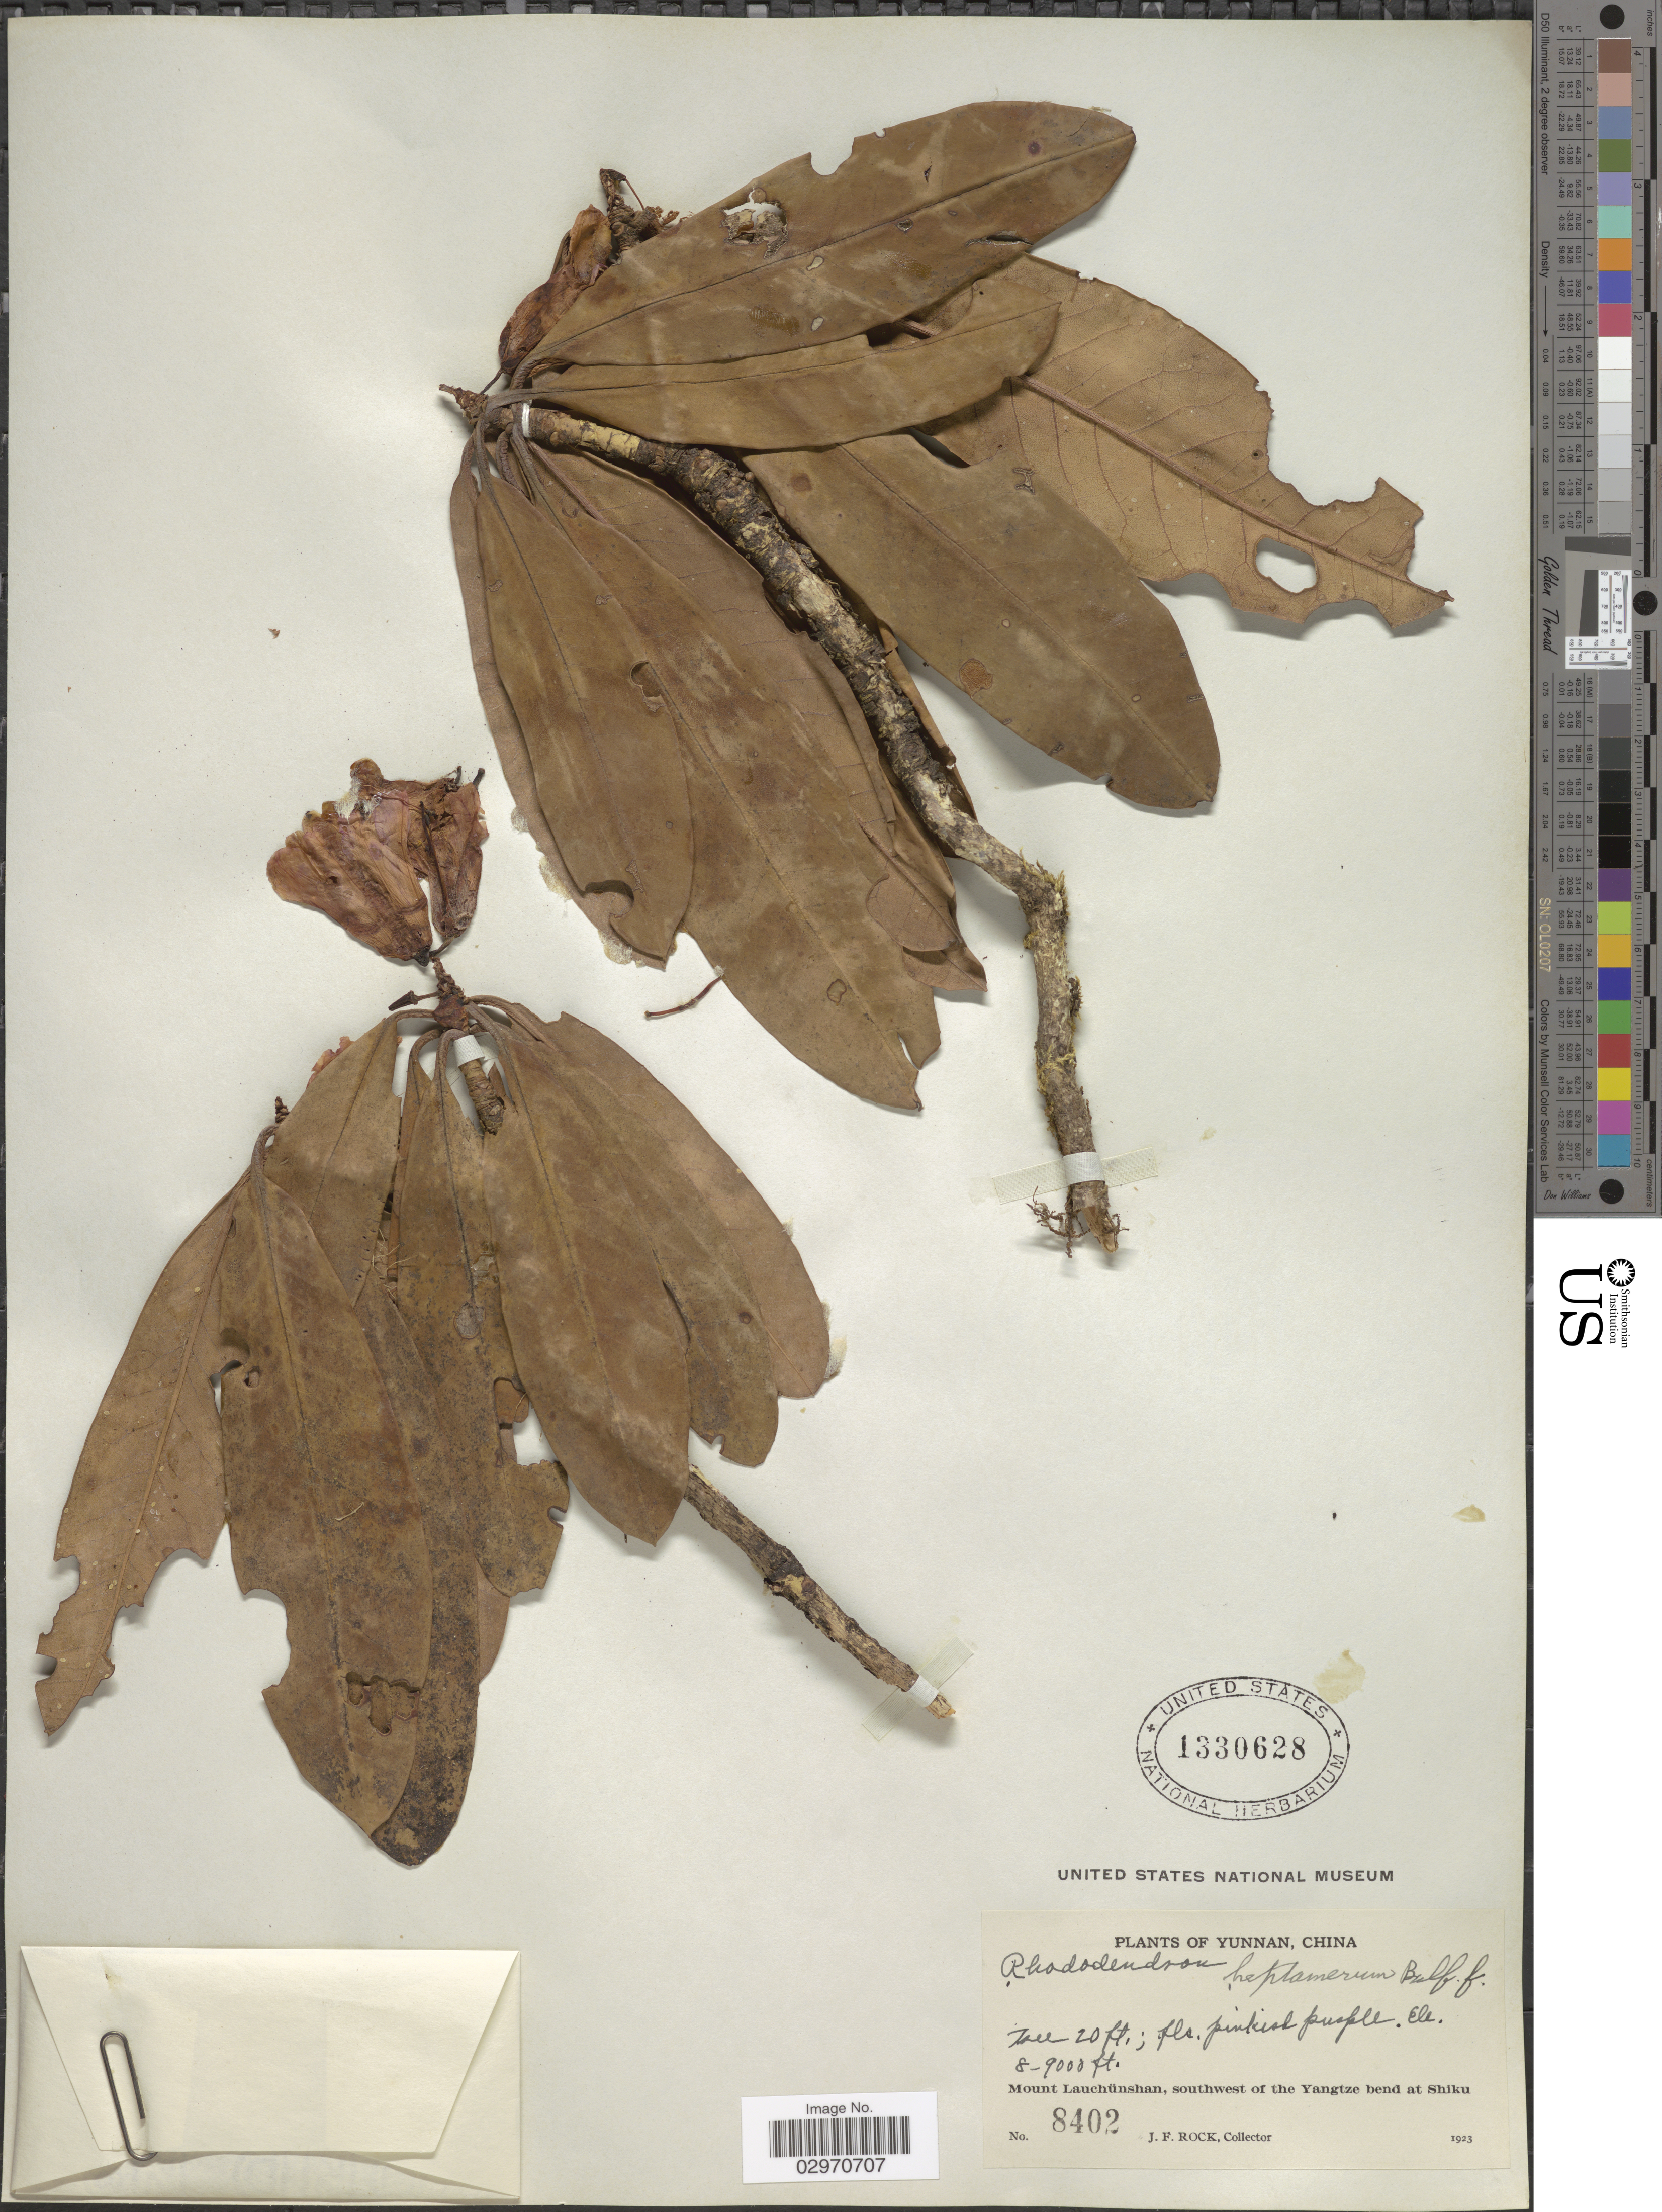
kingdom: Plantae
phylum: Tracheophyta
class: Magnoliopsida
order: Ericales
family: Ericaceae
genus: Rhododendron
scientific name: Rhododendron eritimum subsp. heptamerum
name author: Balf. f.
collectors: J. Rock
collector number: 8402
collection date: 1923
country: China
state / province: Yunnan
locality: Mount Lauchünshan, southwest of the Yangtze bend at Shiku.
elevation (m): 2438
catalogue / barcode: US 1330628